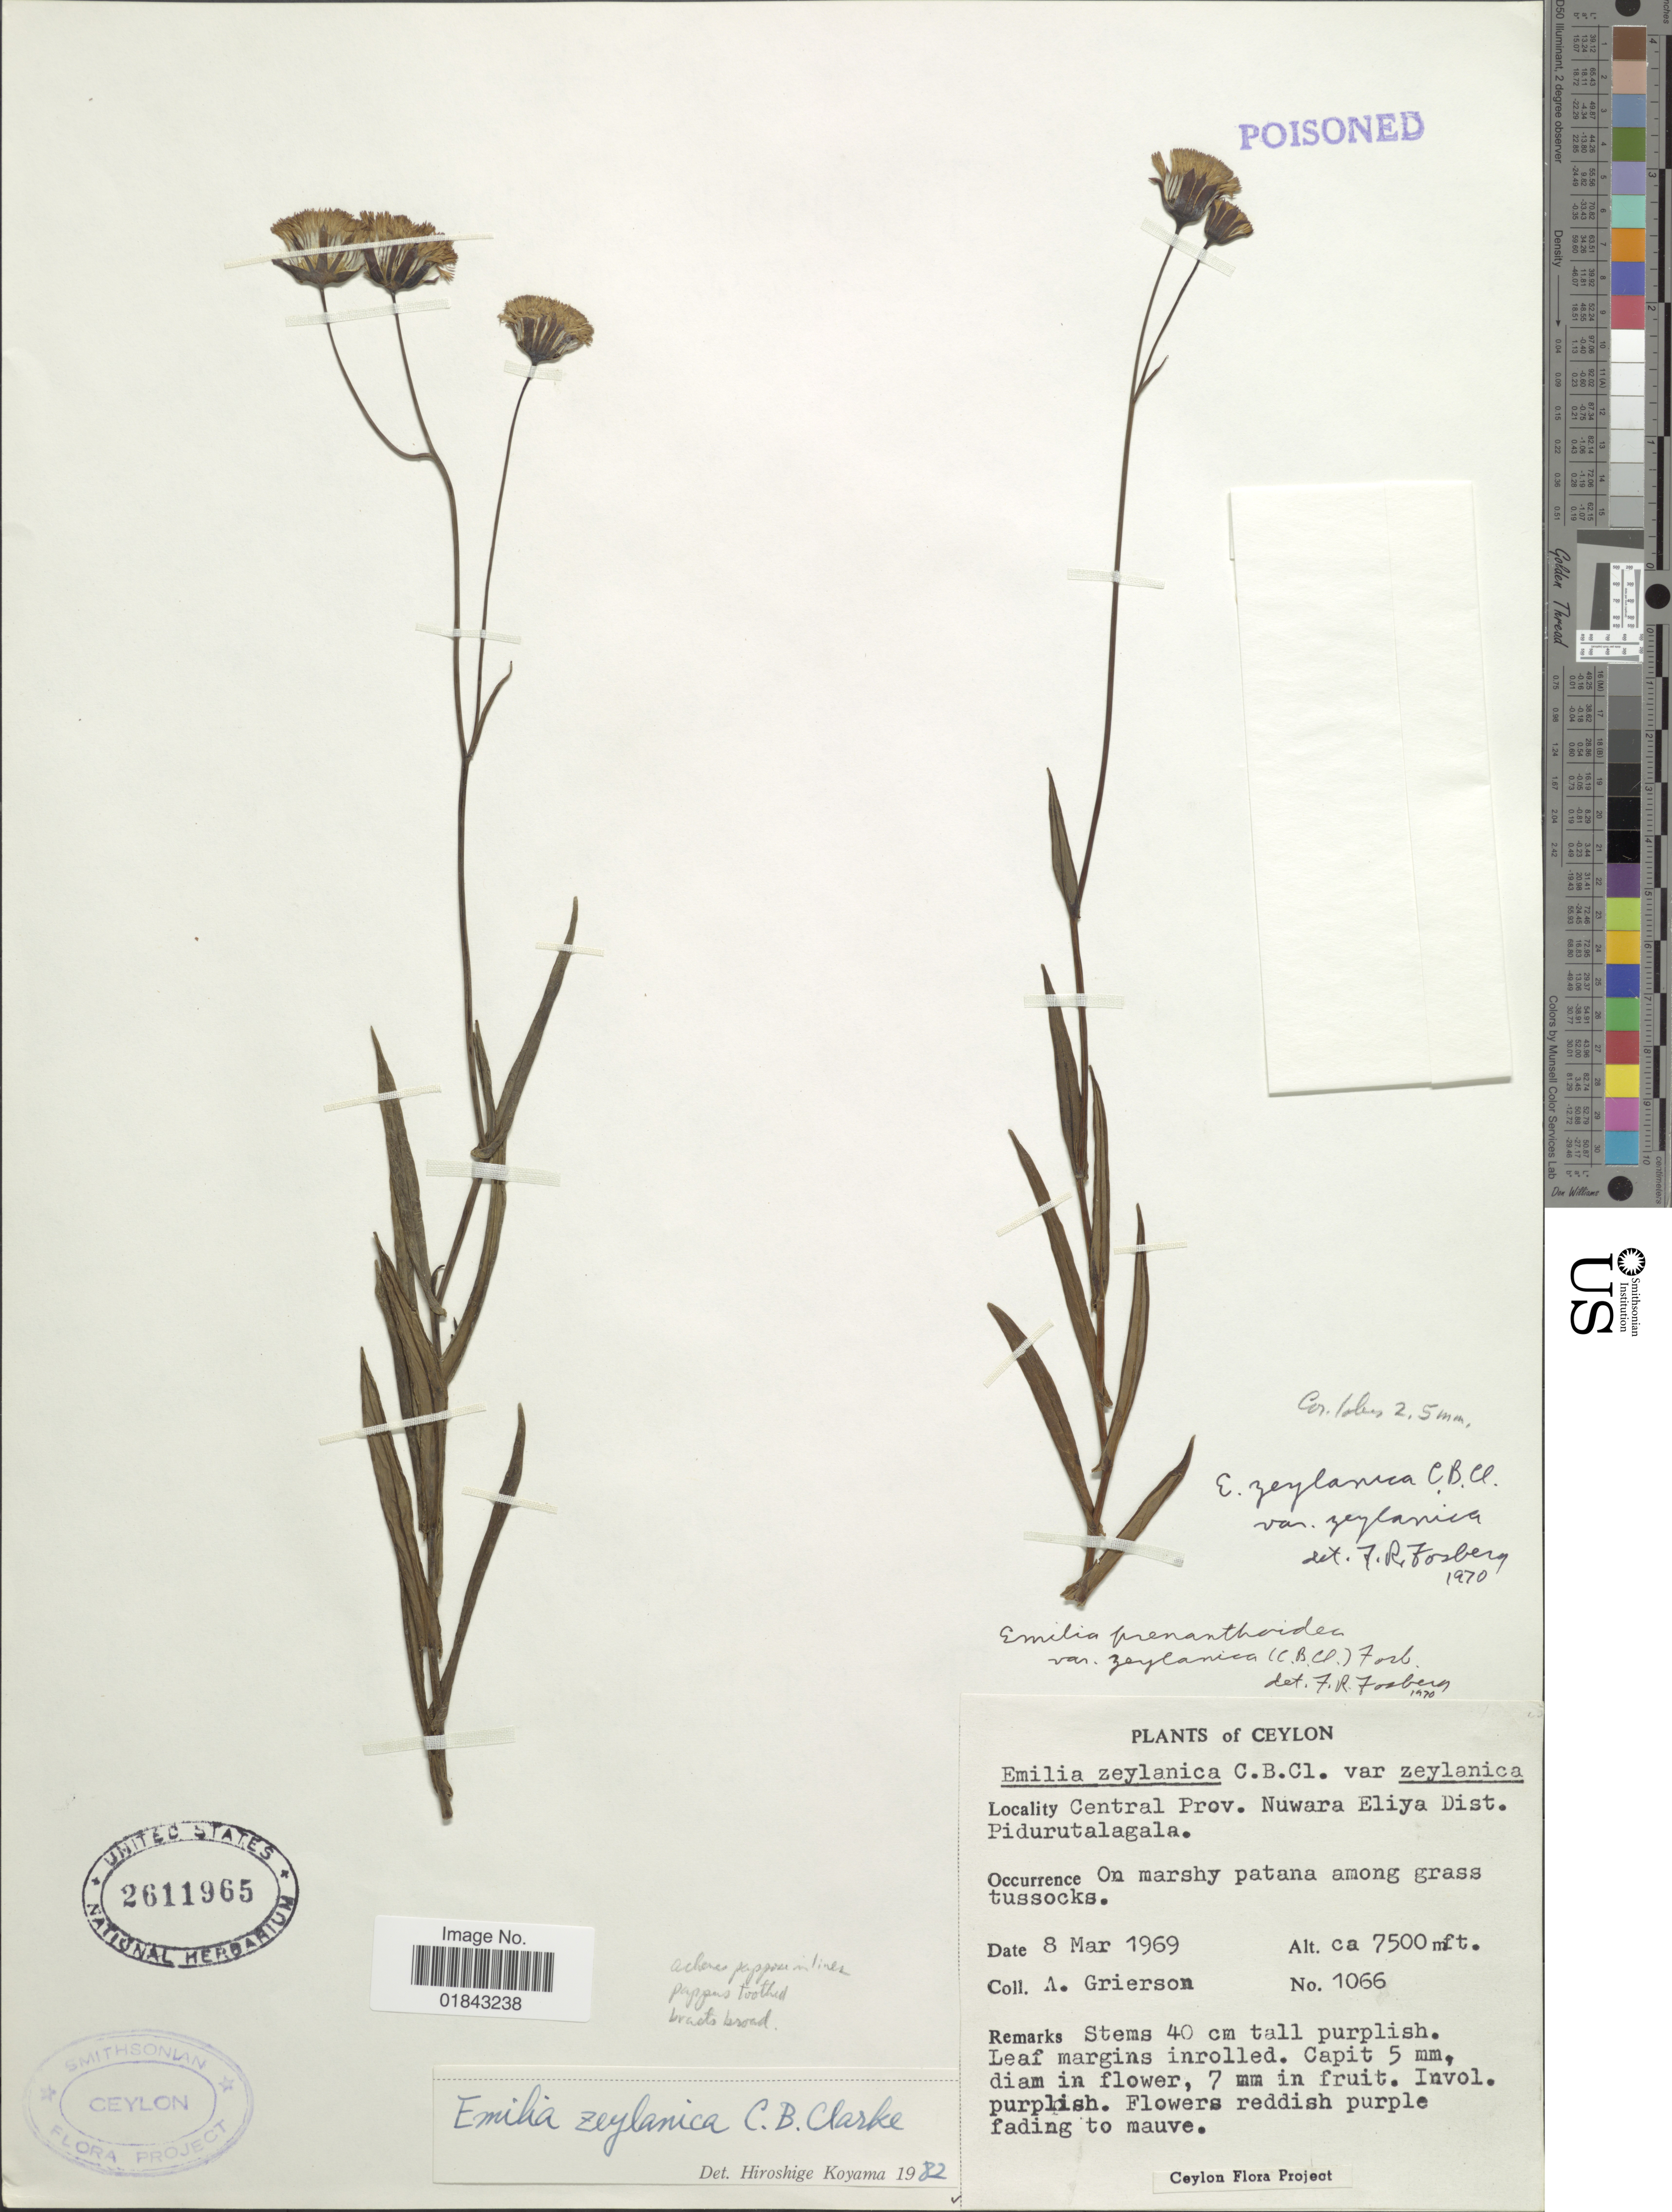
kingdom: Plantae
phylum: Tracheophyta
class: Magnoliopsida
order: Asterales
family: Asteraceae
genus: Emilia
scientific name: Emilia zeylanica var. walkeri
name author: (Hook. f.) Trimen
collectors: A. Grierson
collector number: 1066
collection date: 1969-03-08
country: Sri Lanka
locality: Ceylon, Central Prov., Nuwara Eliya Dist., on marshy patana among grass tussocks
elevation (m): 2286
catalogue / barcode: US 2611965